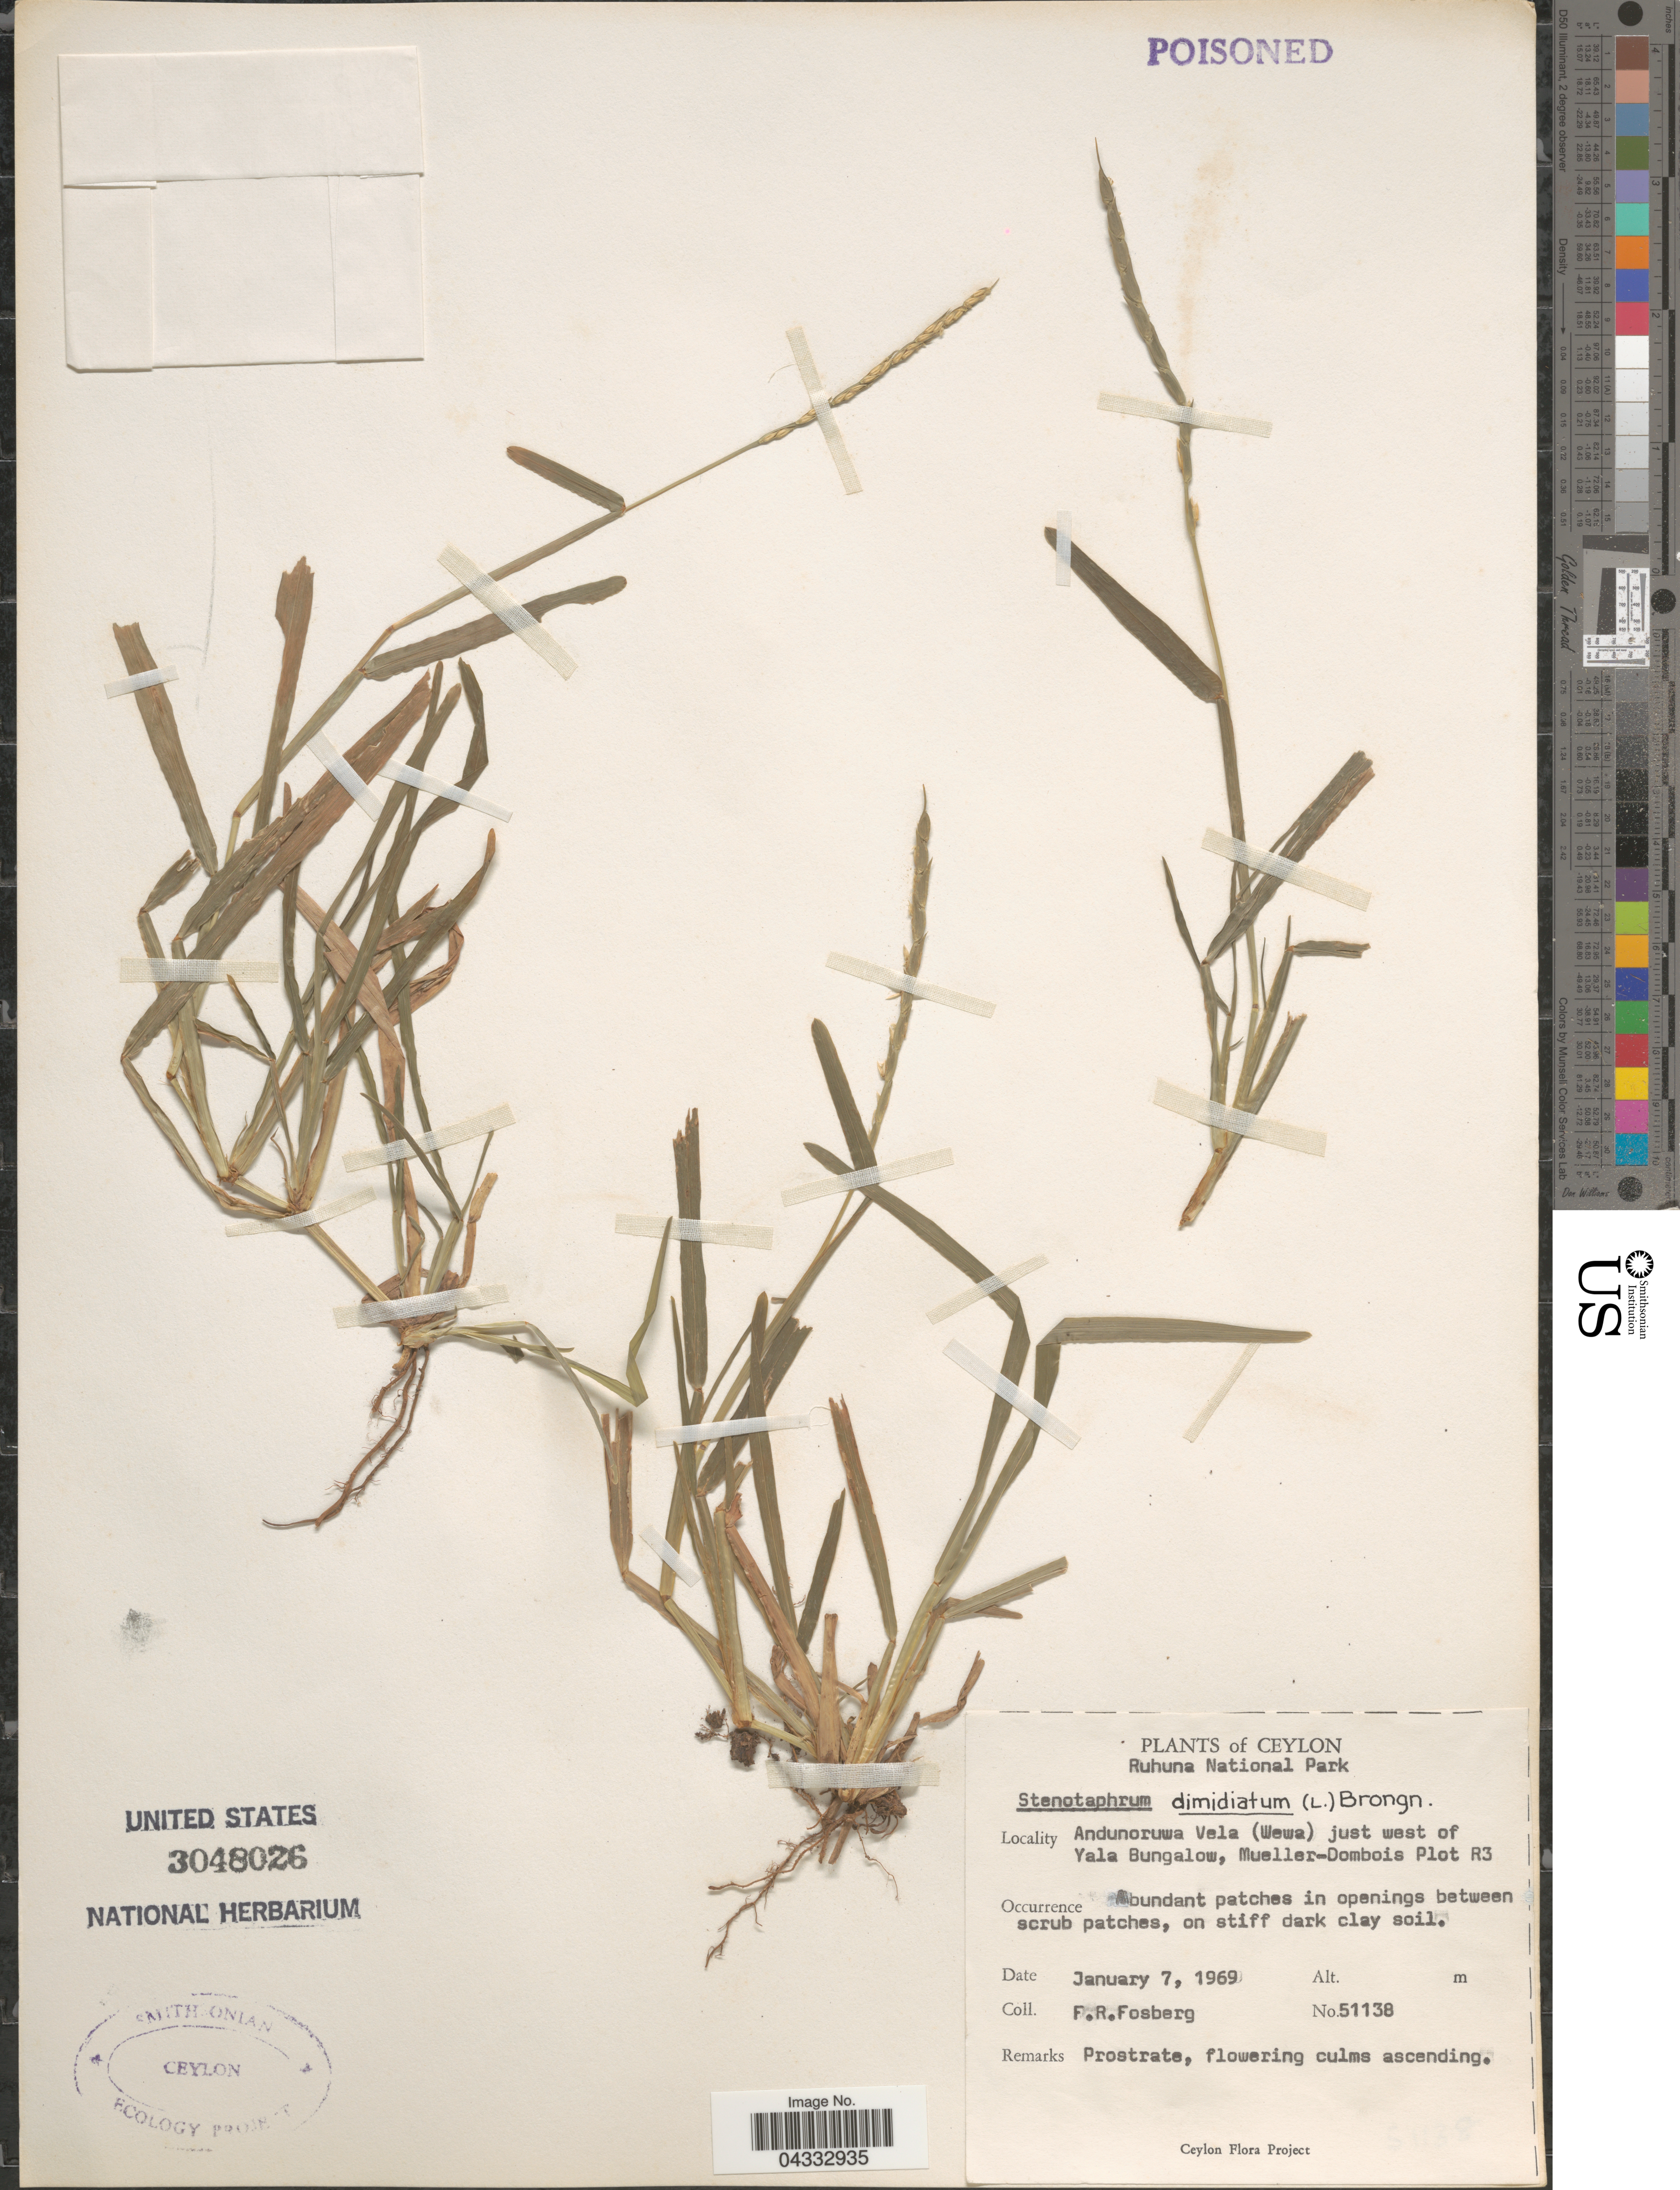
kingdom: Plantae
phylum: Tracheophyta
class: Liliopsida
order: Poales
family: Poaceae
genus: Stenotaphrum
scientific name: Stenotaphrum dimidiatum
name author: (L.) Brongn.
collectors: F. R. Fosberg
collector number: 51138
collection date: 1969-01-07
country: Sri Lanka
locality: Ceylon. Ruhuna National Park. Andunoruwa Vela (Wewa) just west of Yala Bungalow, Mueller-Dombois Plot R3.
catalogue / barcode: US 3048026